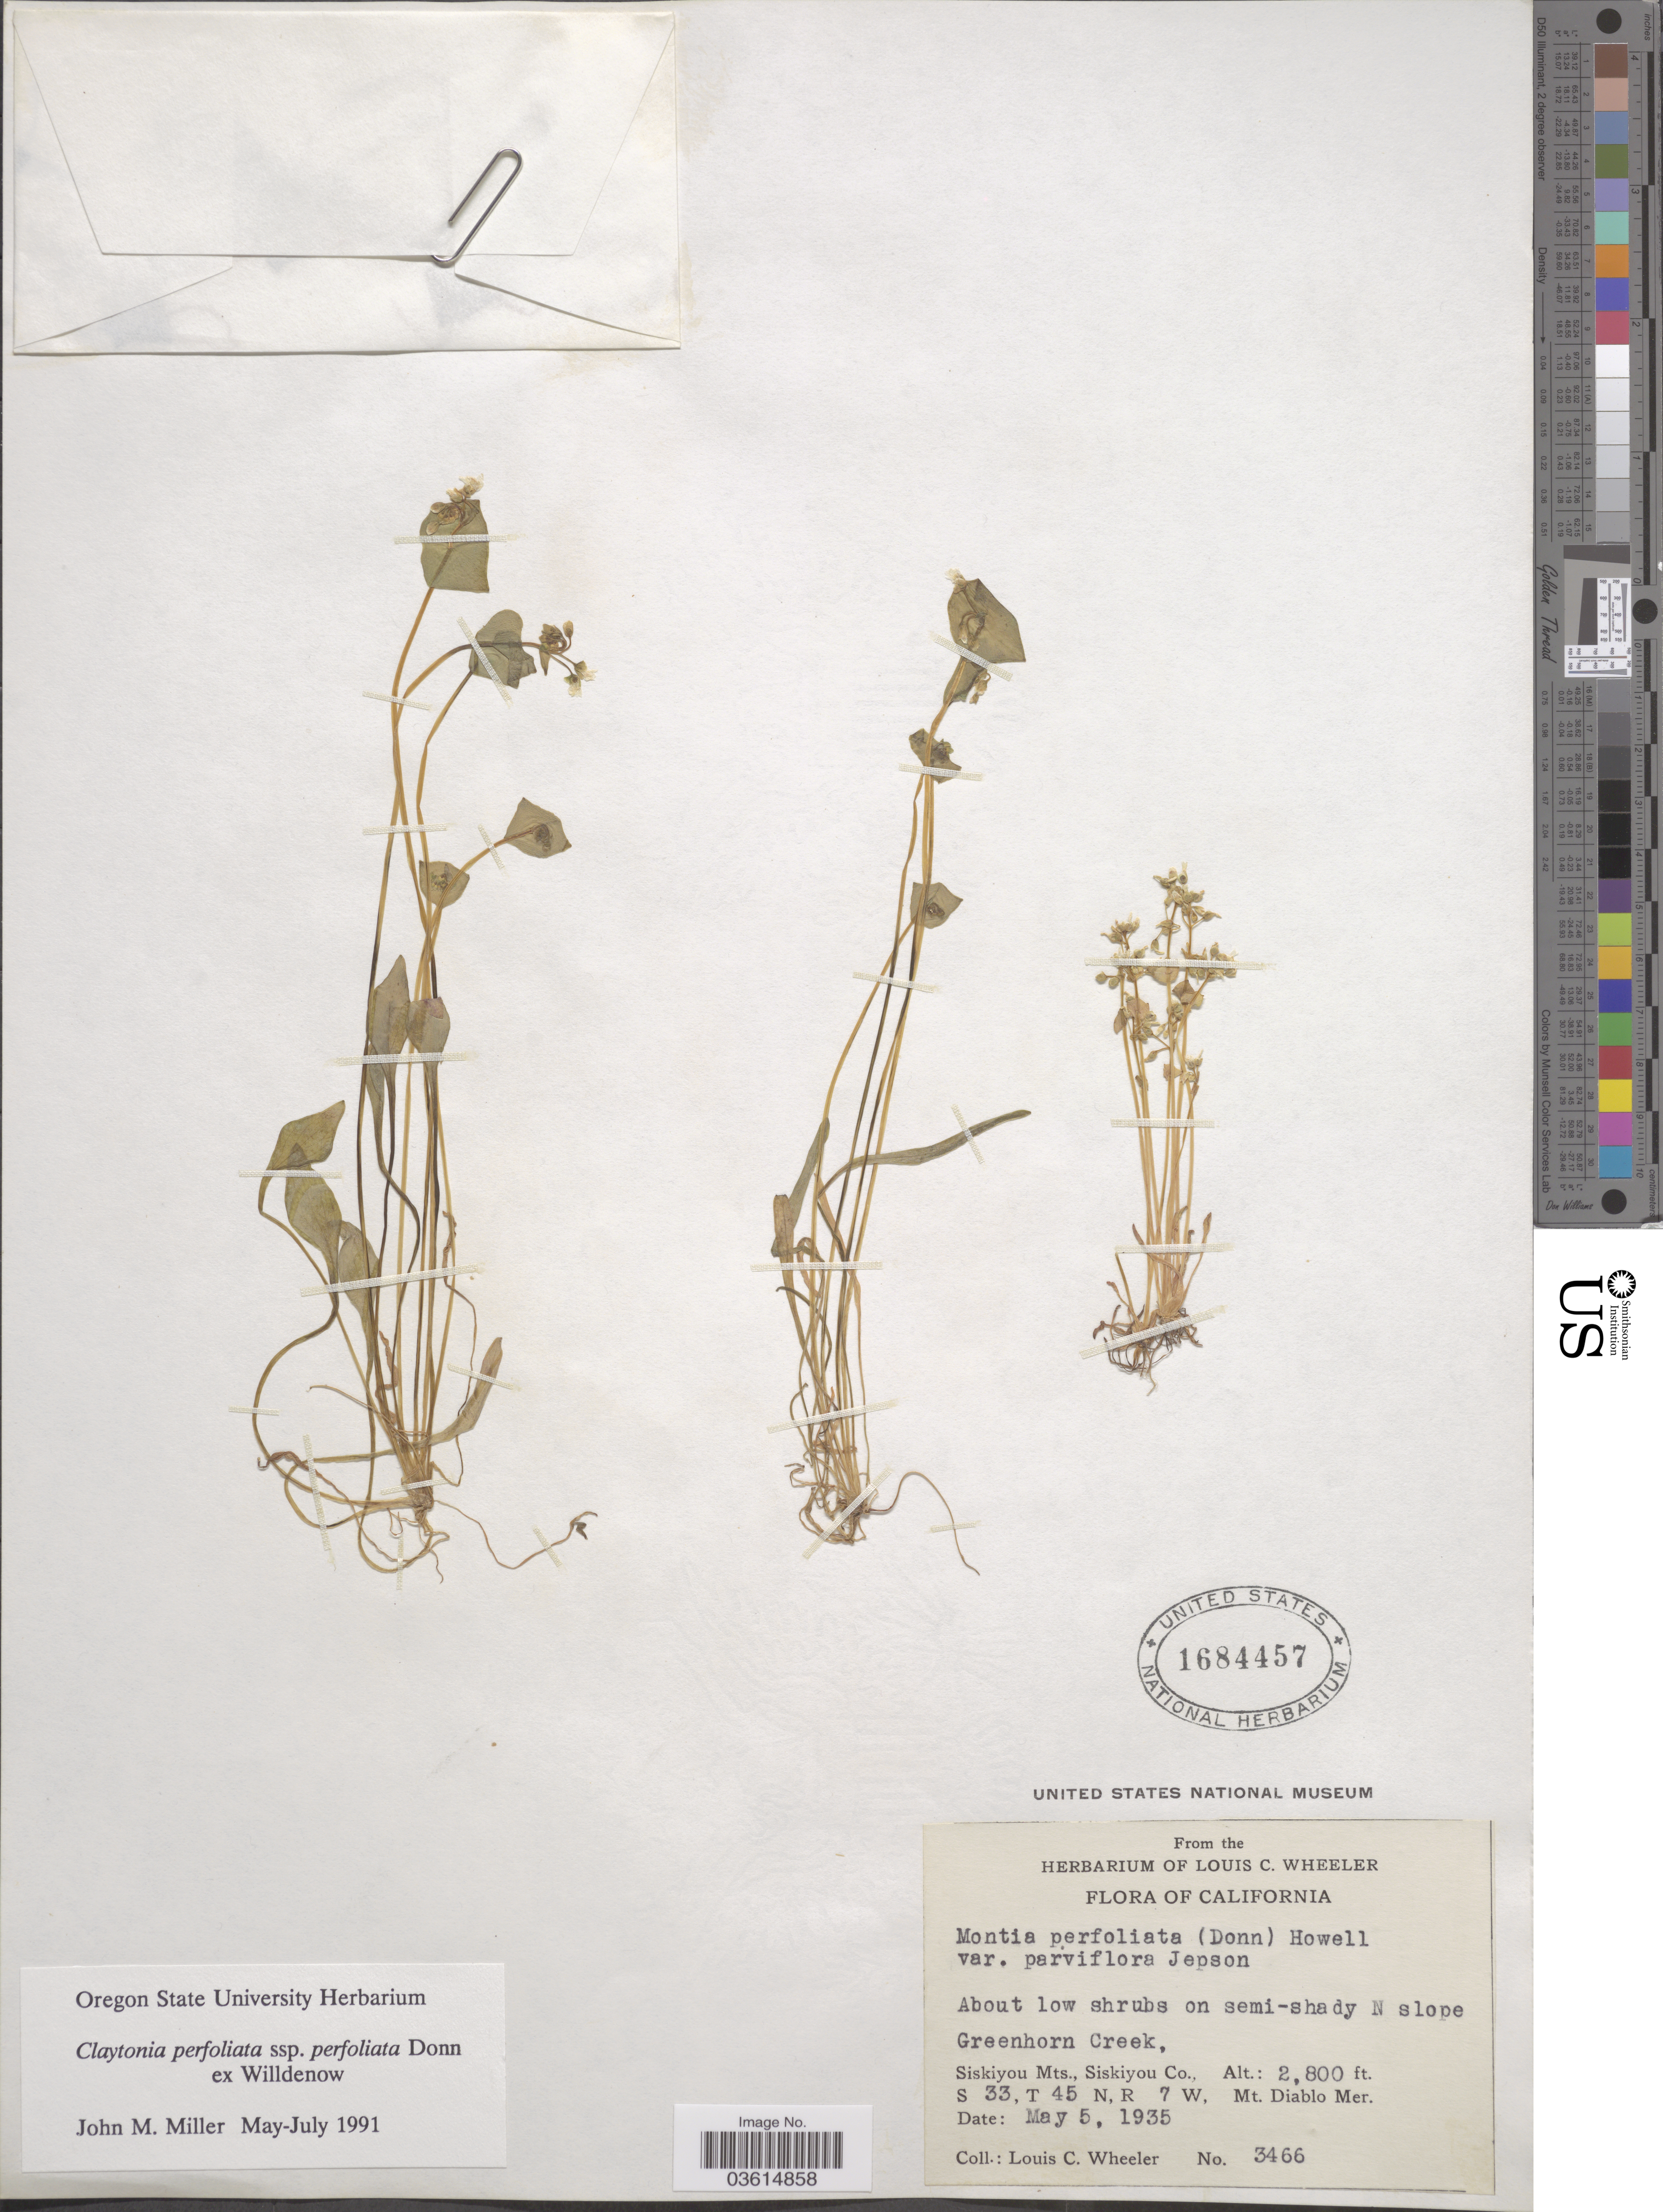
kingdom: Plantae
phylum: Tracheophyta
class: Magnoliopsida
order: Caryophyllales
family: Montiaceae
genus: Claytonia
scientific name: Claytonia perfoliata subsp. perfoliata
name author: Donn ex Willd.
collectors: L. C. Wheeler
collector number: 3466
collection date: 1935-05-05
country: United States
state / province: California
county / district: Siskiyou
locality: N slope Greenhorn Creek. Siskiyou Mts., Siskiyou Co. S 33, T 45 N, R 7 W, Mt. Diablo Mer.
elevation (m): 853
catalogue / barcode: US 1684457